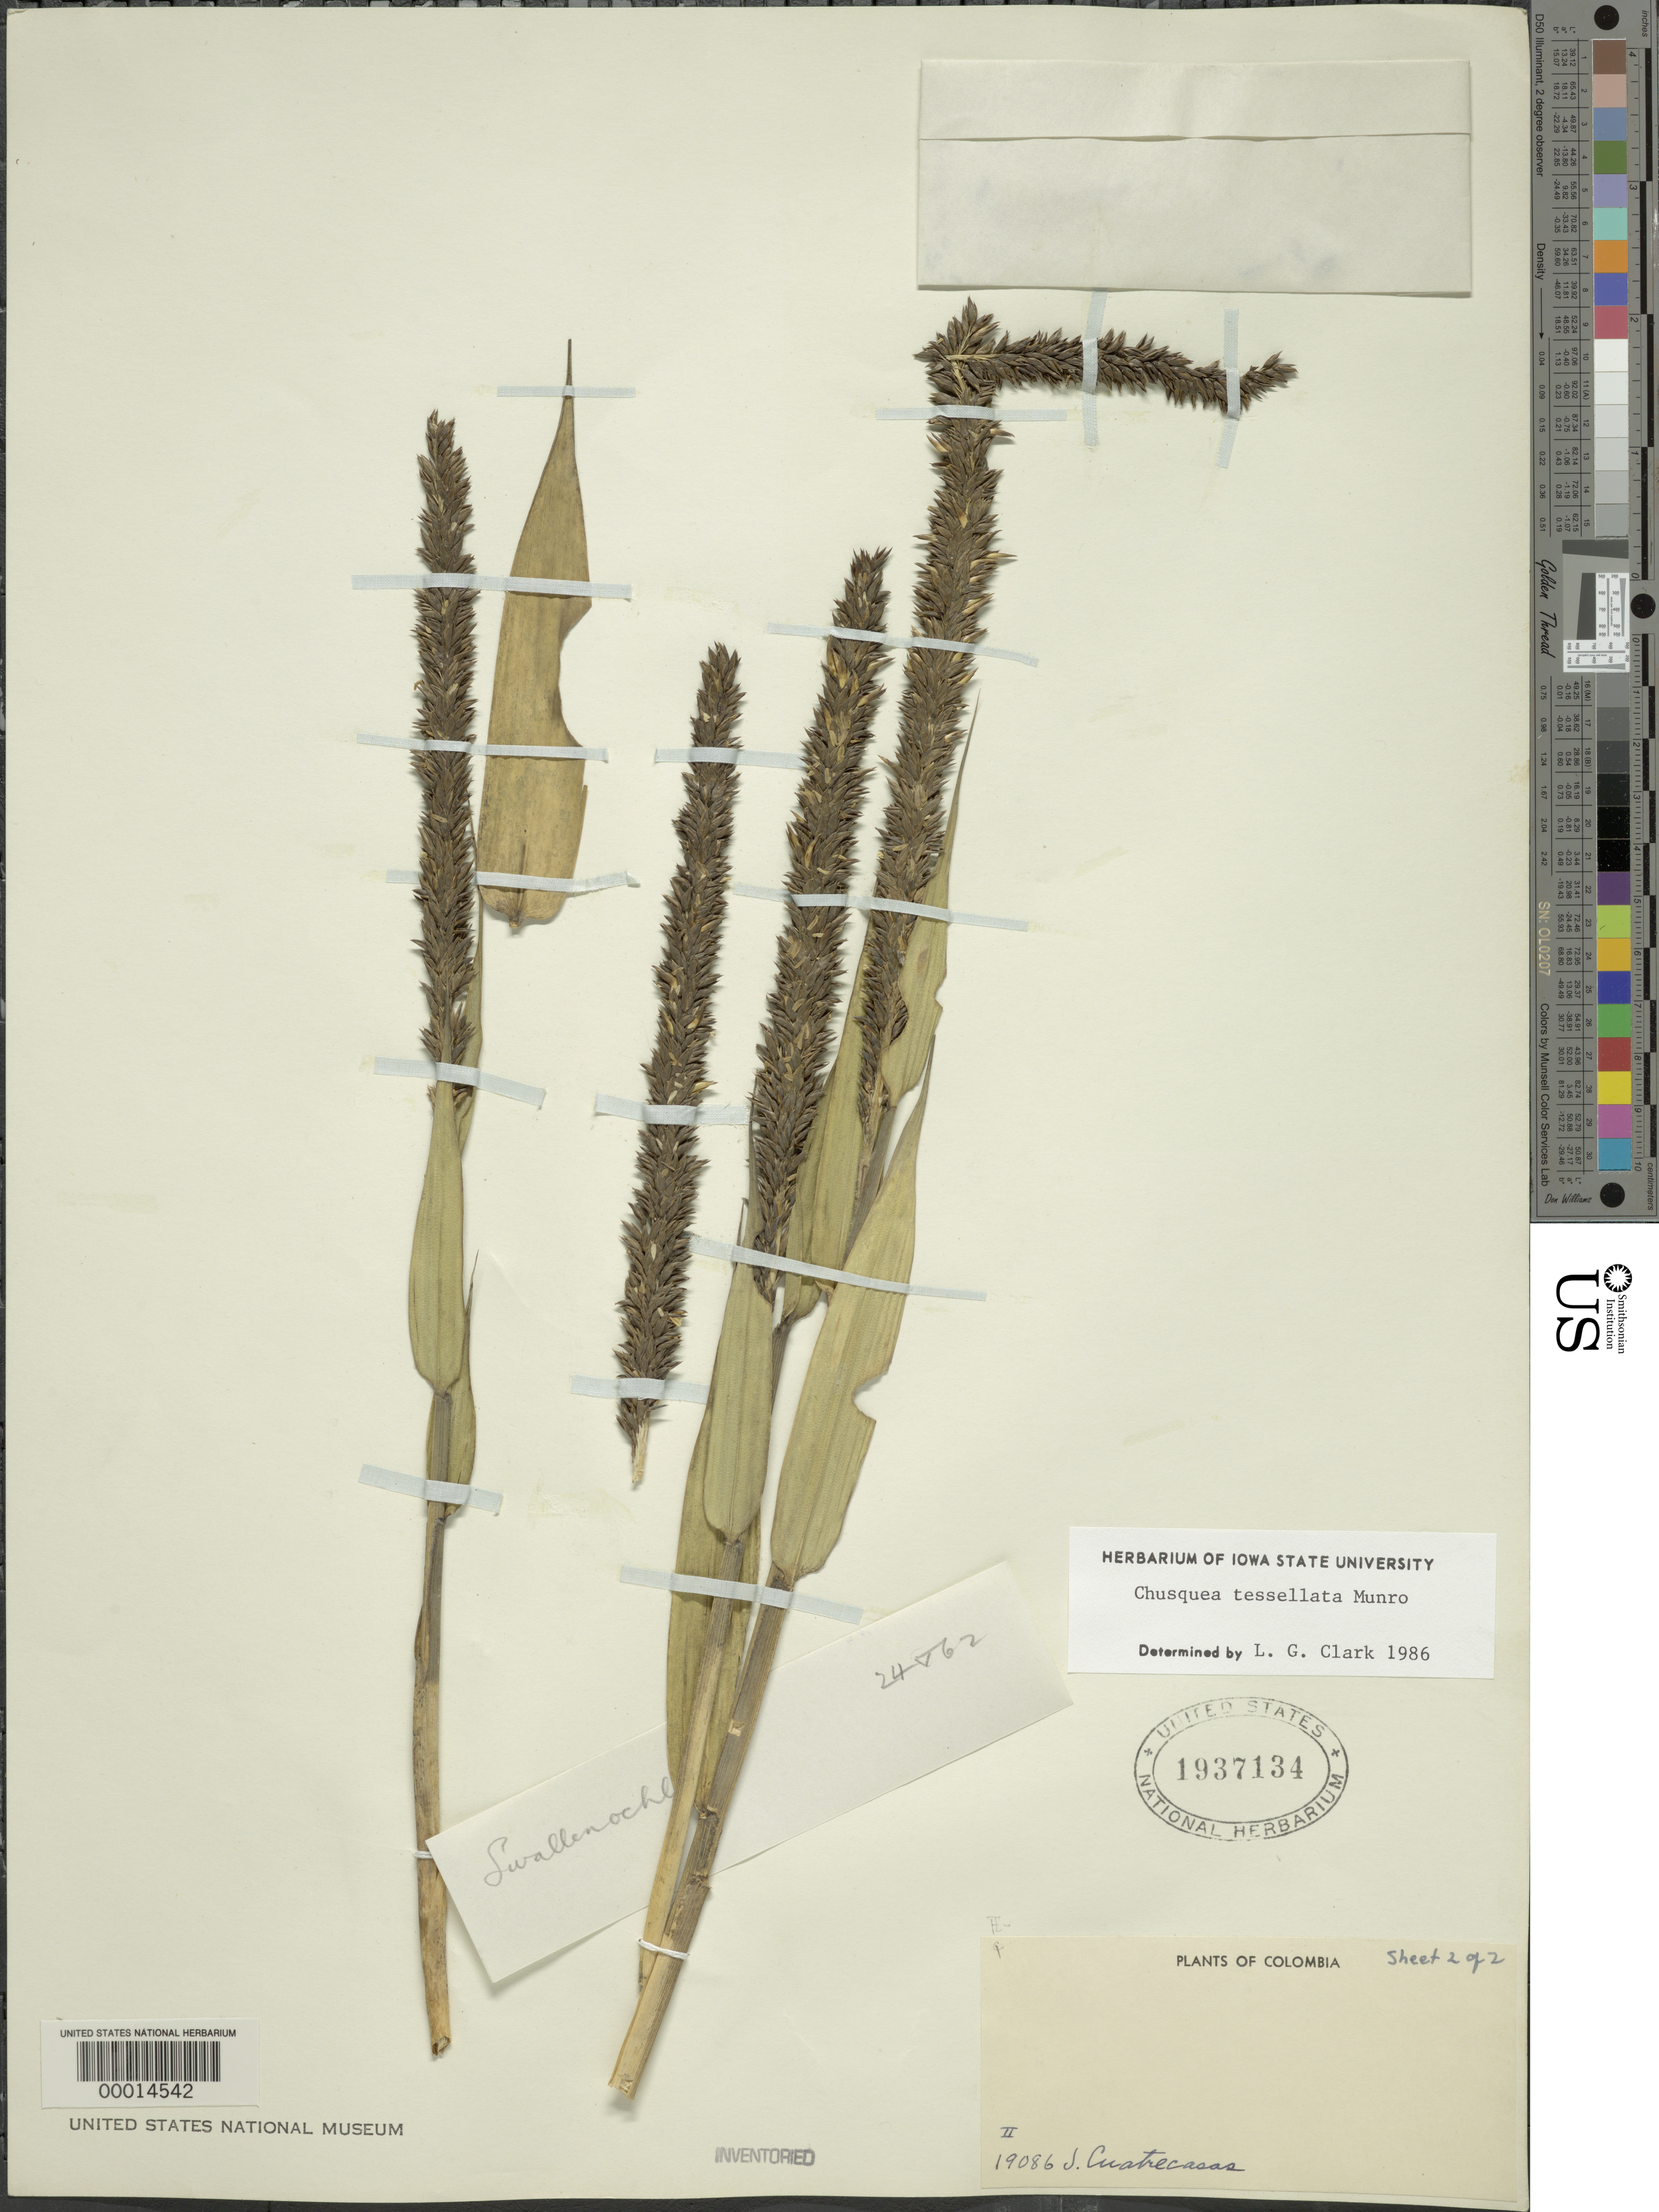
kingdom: Plantae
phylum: Tracheophyta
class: Liliopsida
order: Poales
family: Poaceae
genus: Chusquea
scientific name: Chusquea tessellata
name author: Munro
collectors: J. Cuatrecasas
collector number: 19086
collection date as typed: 03 Dec 1944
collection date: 1944-12-03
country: Colombia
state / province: Cauca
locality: Cabecera del Rio Palo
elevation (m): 3700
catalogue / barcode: US 1937134